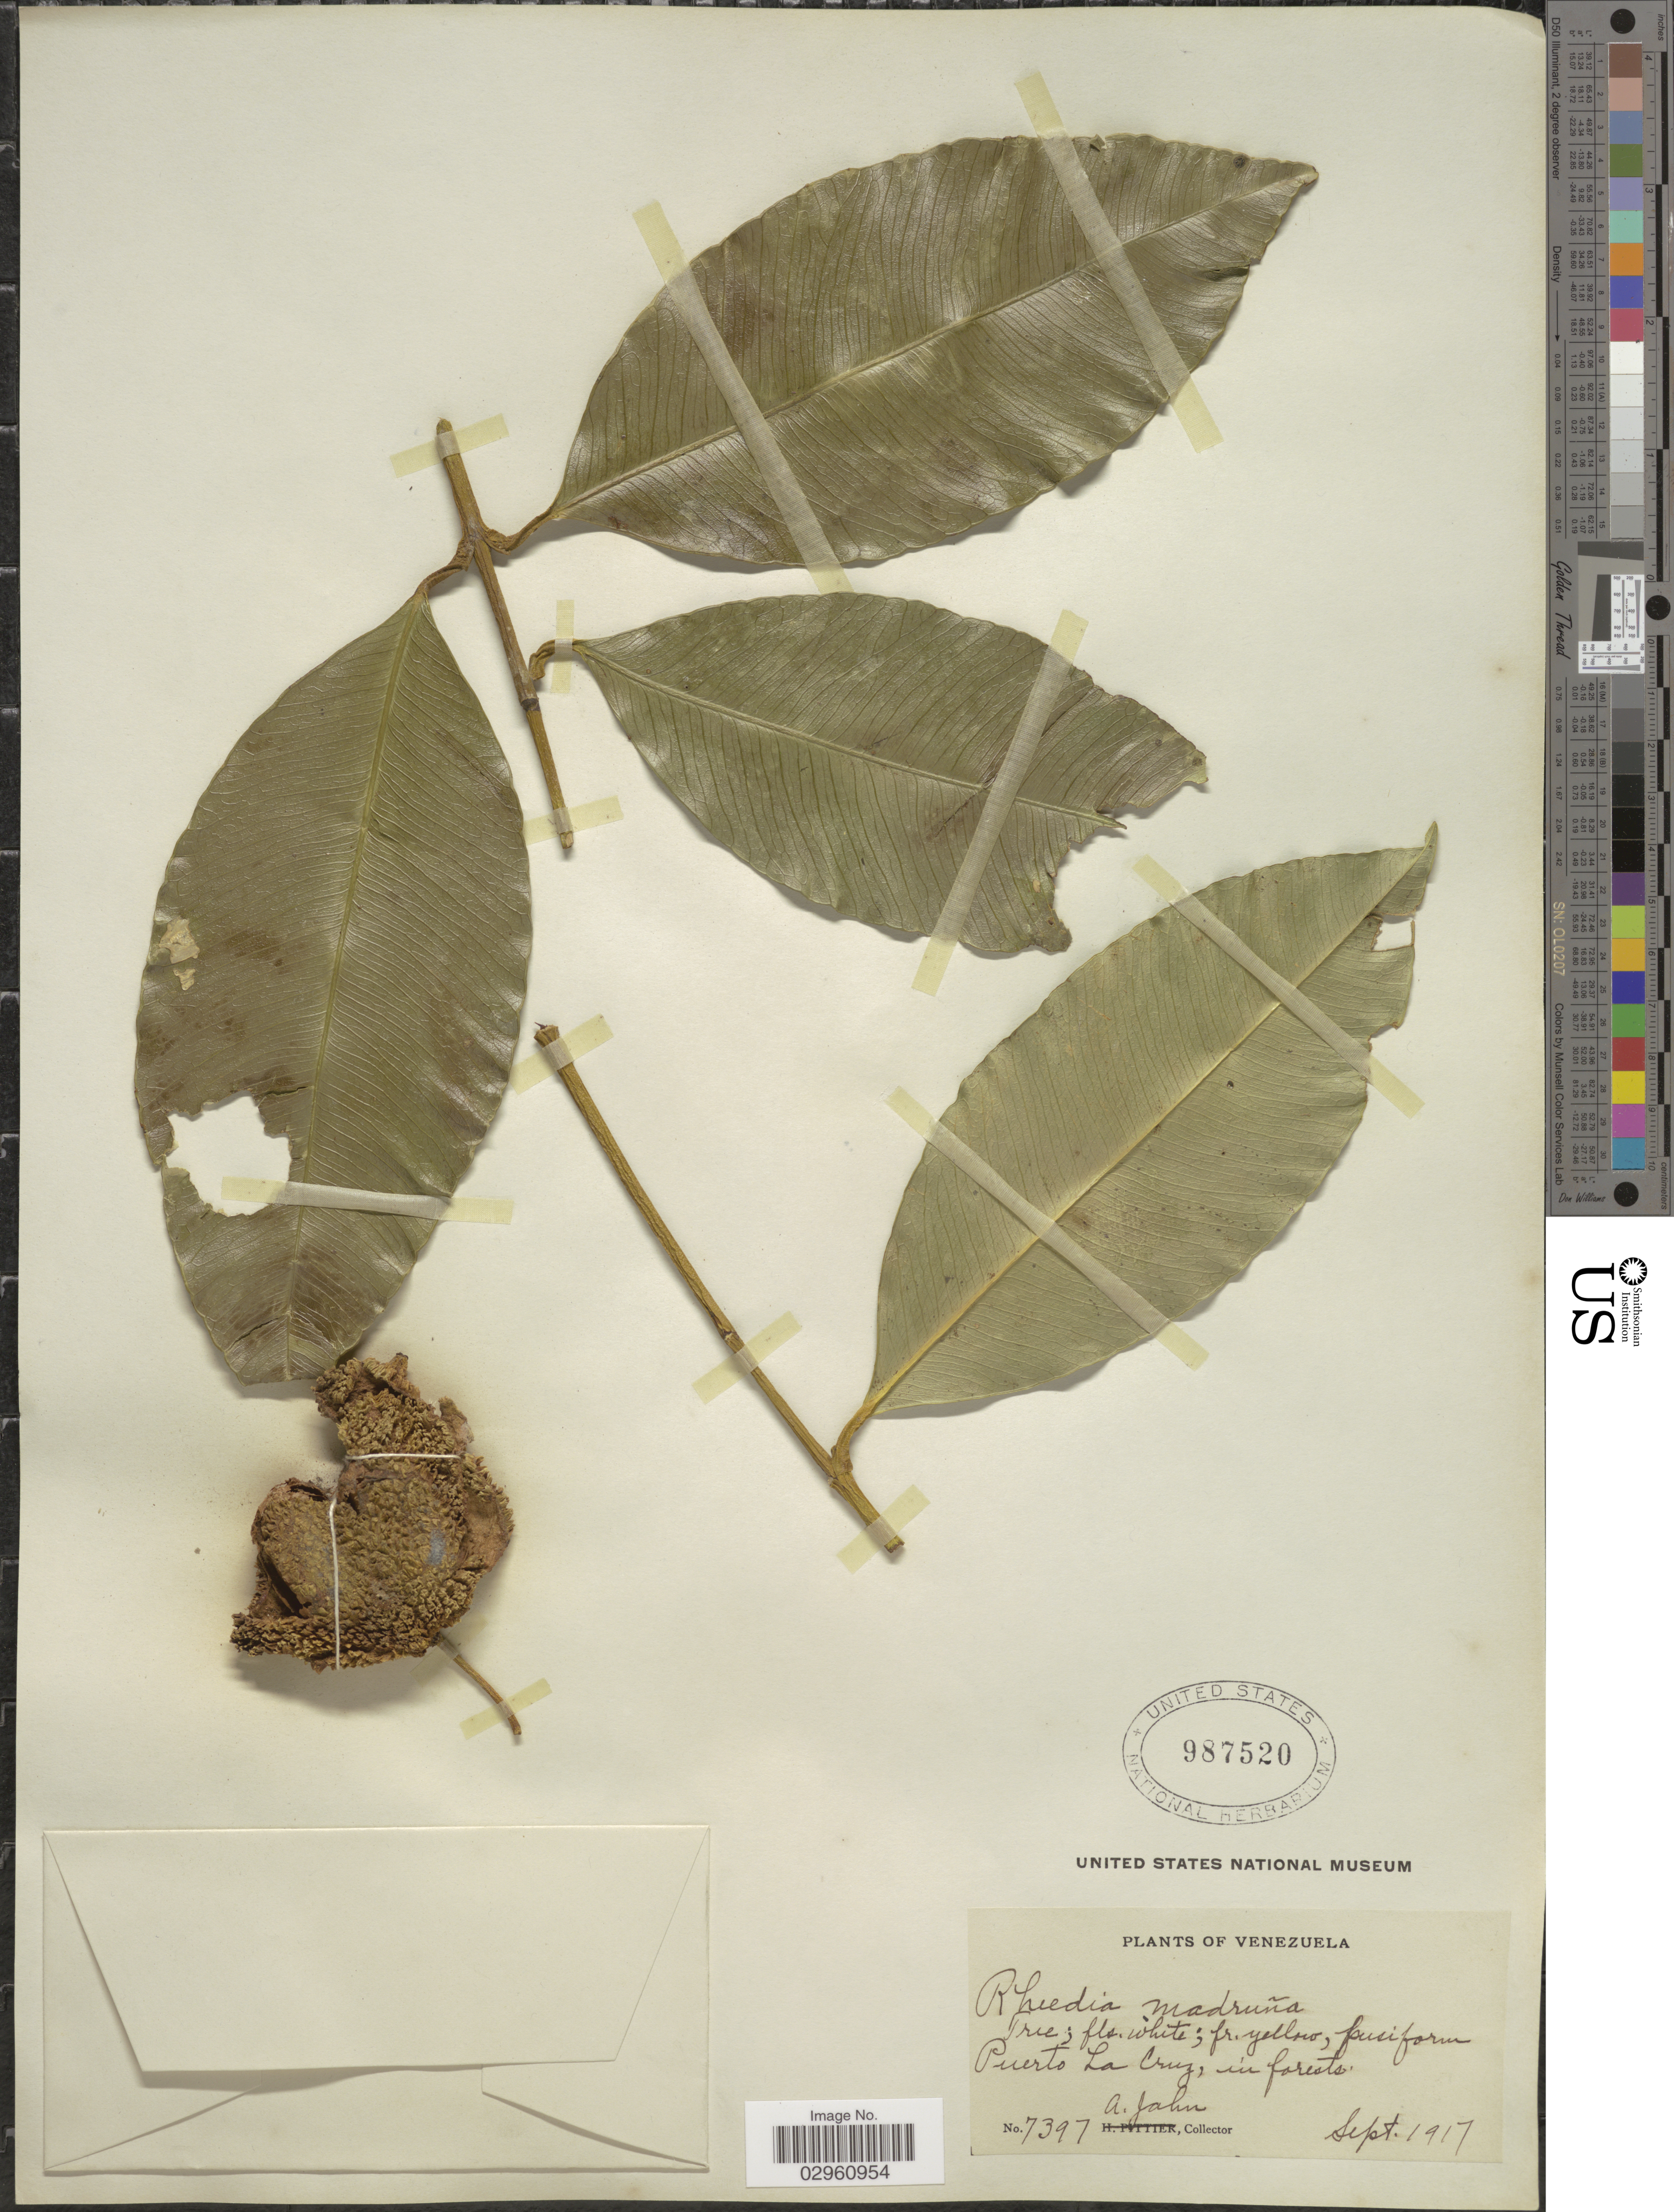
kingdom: Plantae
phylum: Tracheophyta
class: Magnoliopsida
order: Malpighiales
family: Clusiaceae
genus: Garcinia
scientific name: Garcinia madruno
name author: (Kunth) Hammel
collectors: A. Jahn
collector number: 7397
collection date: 1917-09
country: Venezuela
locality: Puerto La Cruz.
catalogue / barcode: US 987520